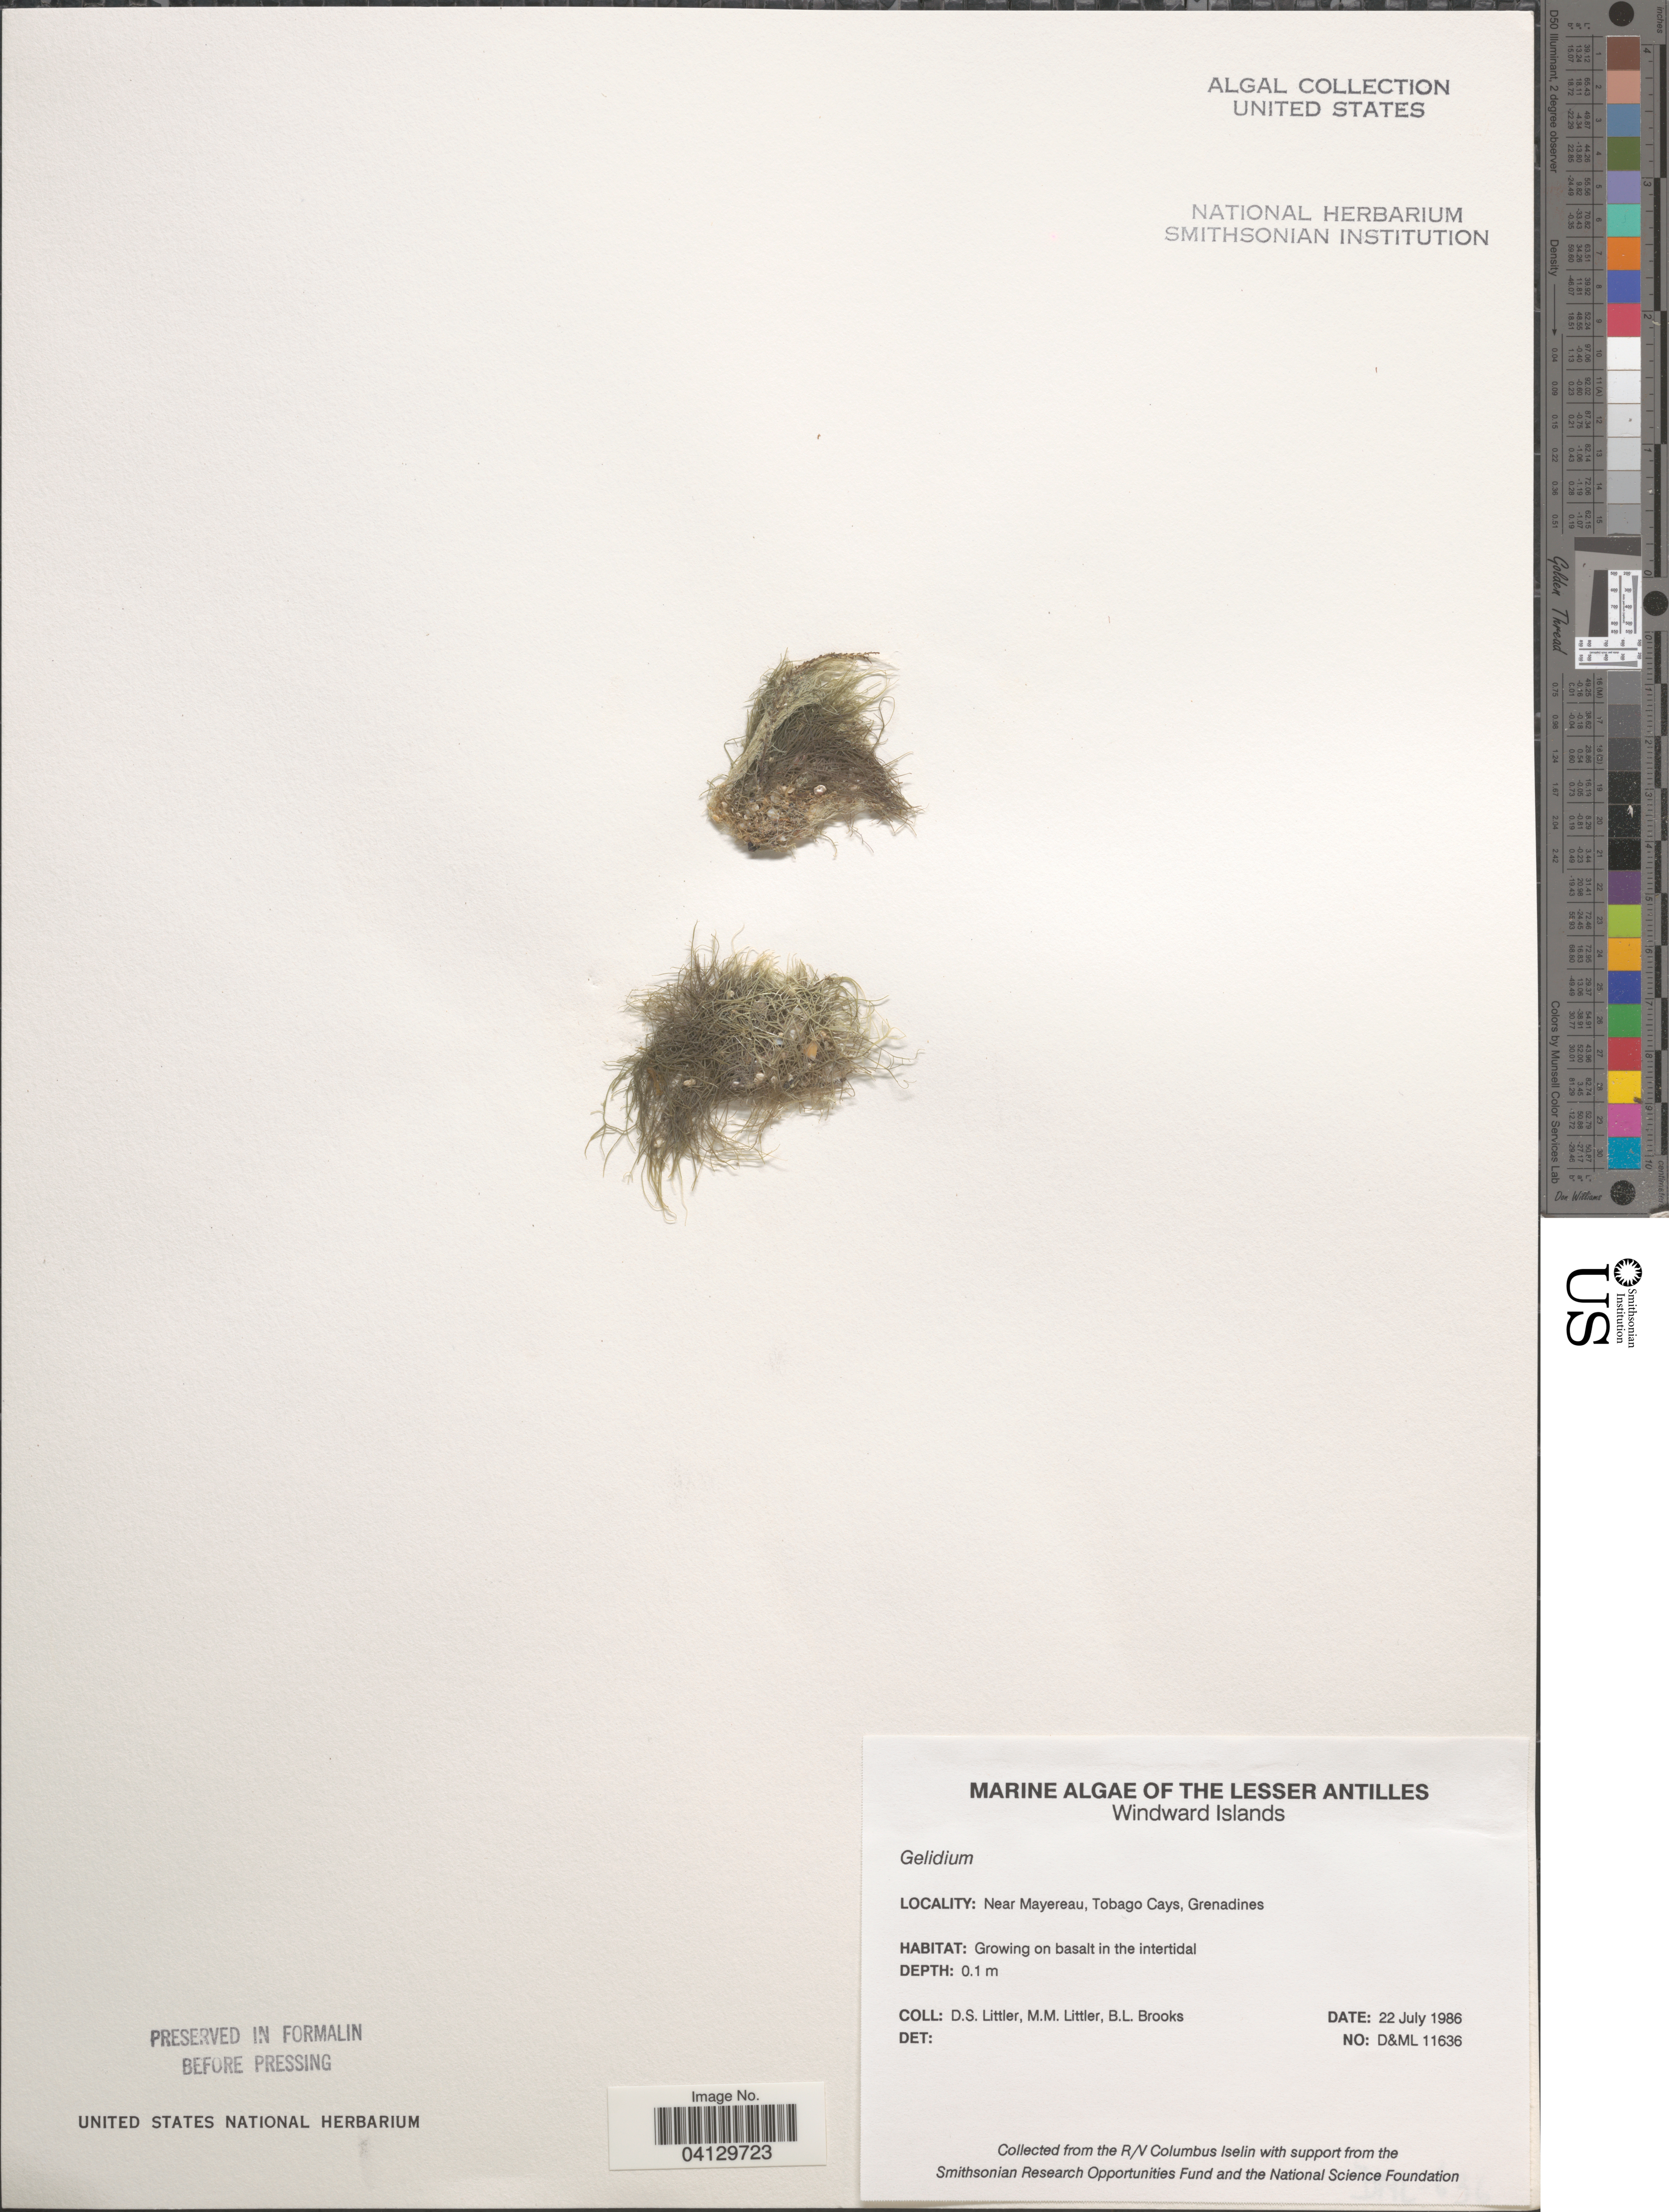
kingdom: Plantae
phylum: Rhodophyta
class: Florideophyceae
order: Gelidiales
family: Gelidiaceae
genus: Gelidium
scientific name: Gelidium sp.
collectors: D. S. Littler & B. Brooks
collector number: D&ML11636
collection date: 1986-07-22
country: St. Vincent - Grenadines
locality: The Lesser Antilles. Windward Islands. Near Mayereau, Tobago Cays.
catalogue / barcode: US 328621